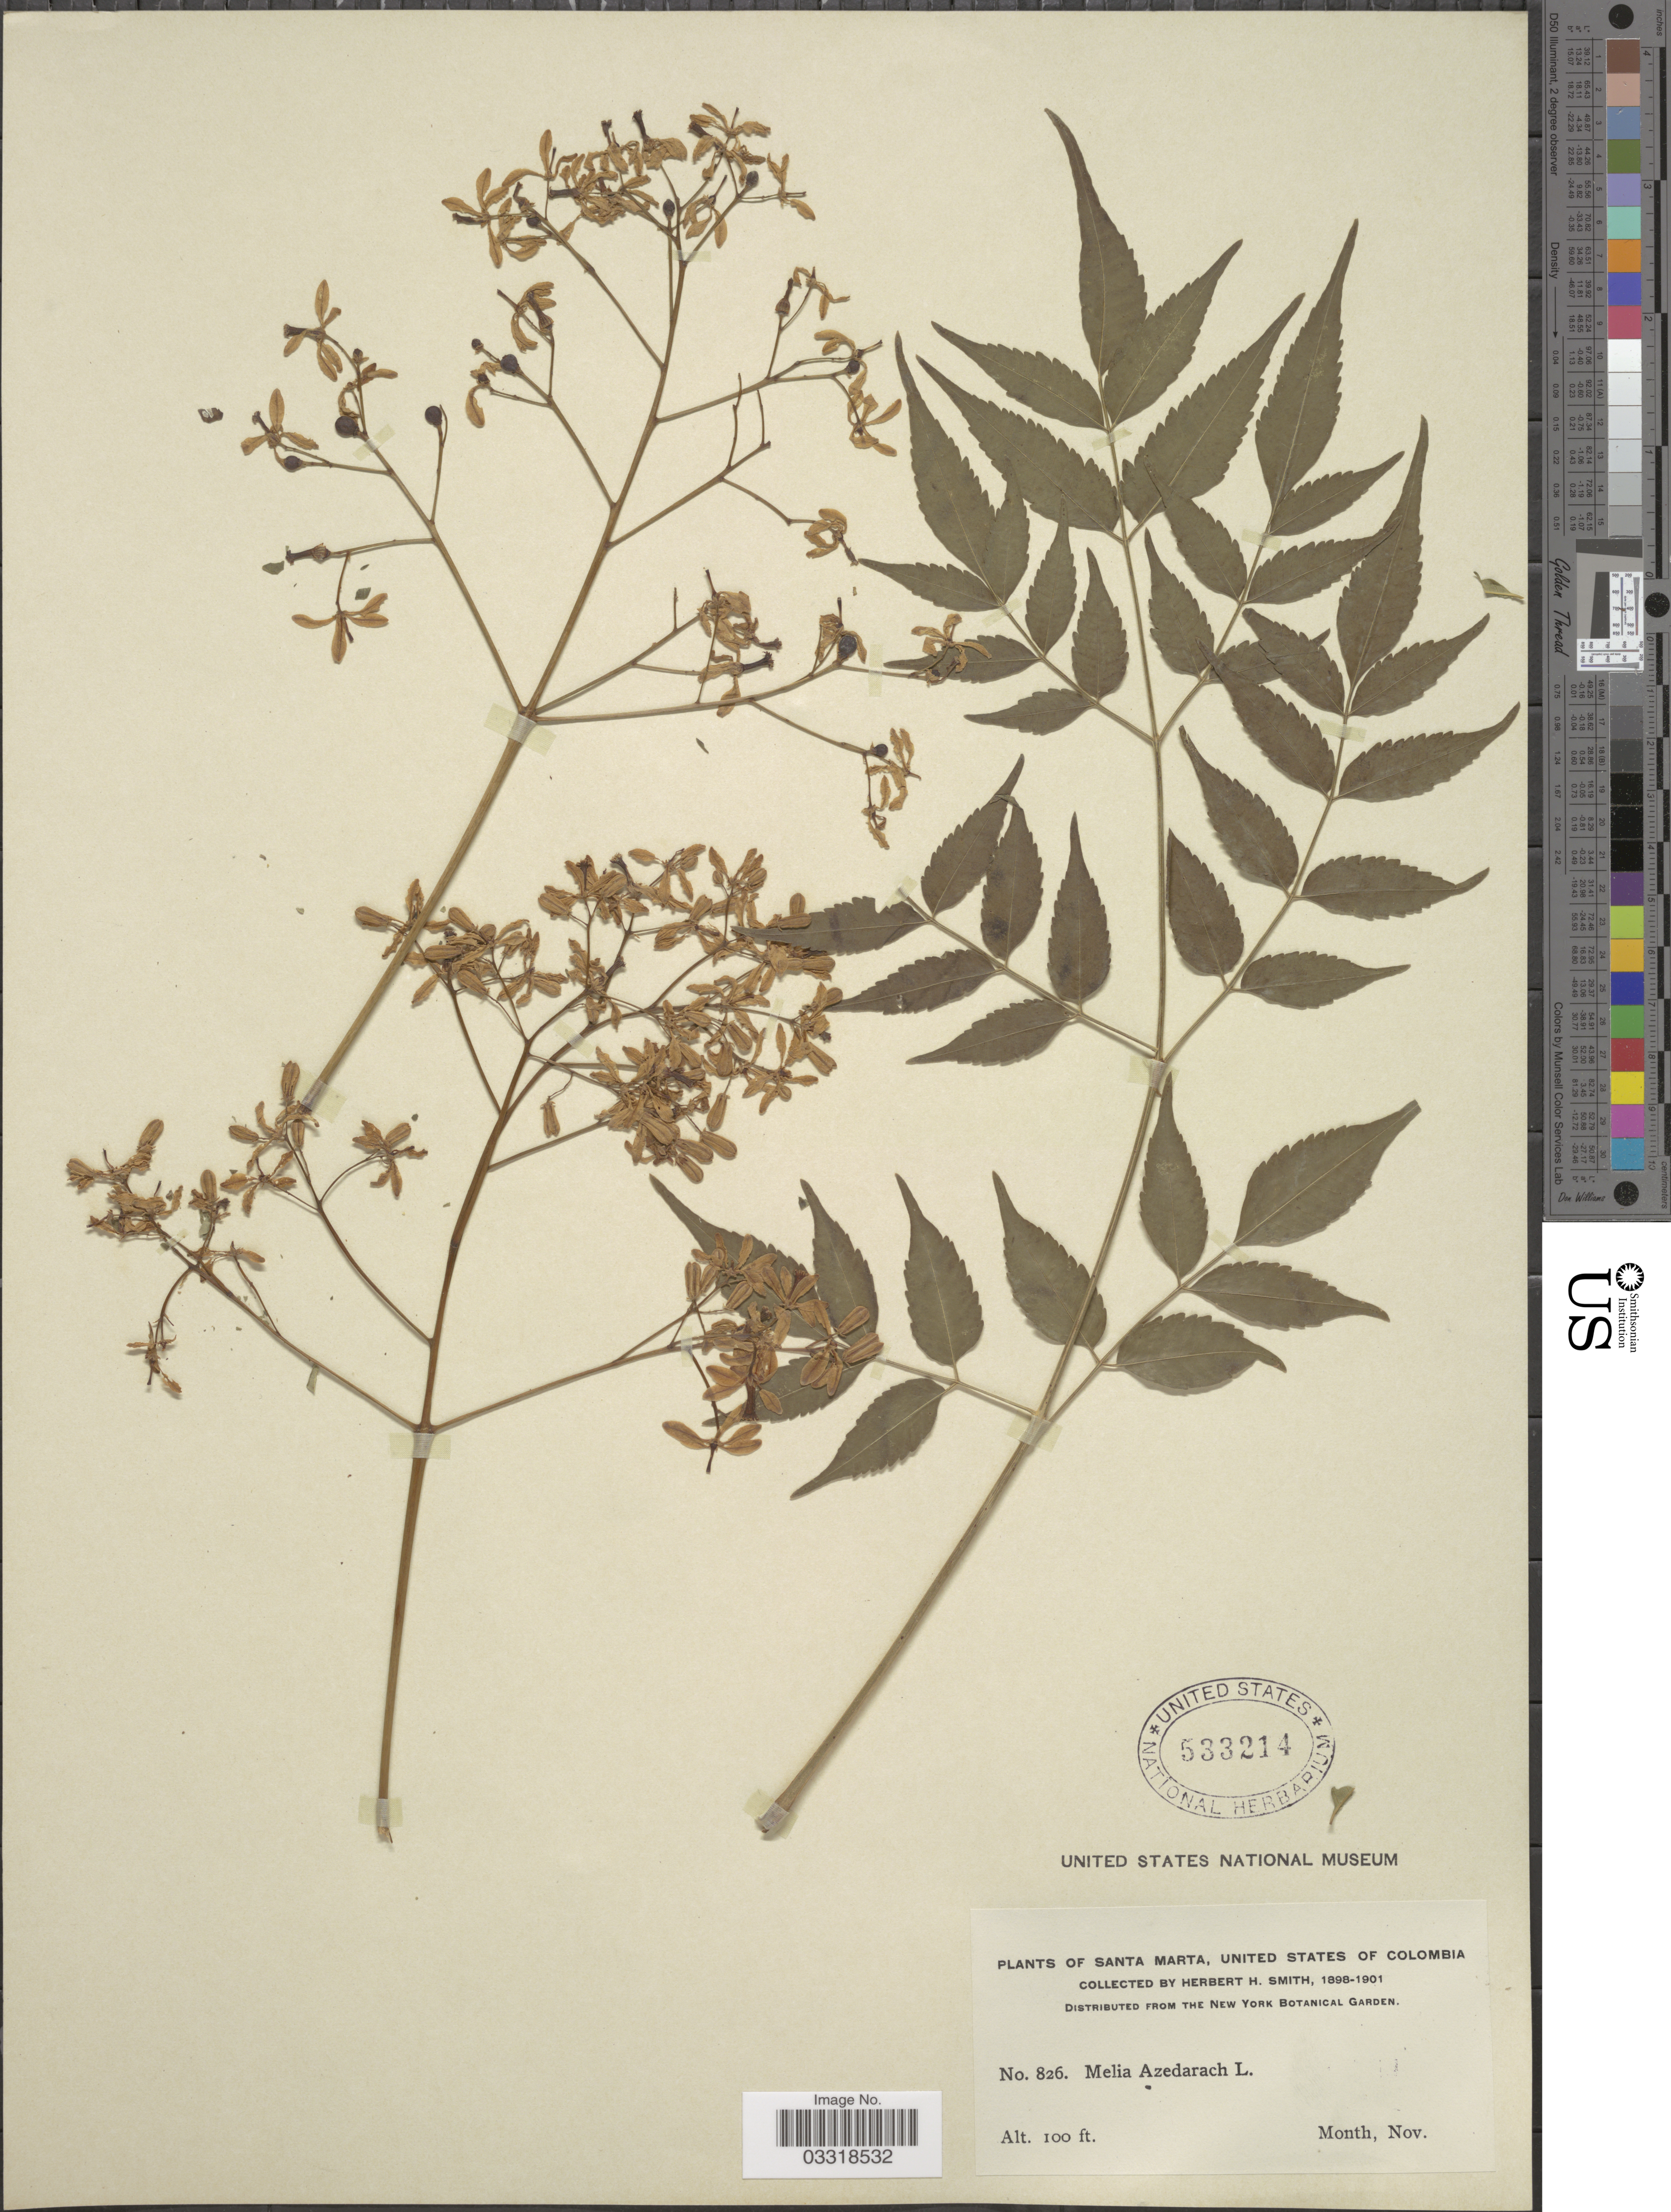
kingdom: Plantae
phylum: Tracheophyta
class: Magnoliopsida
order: Sapindales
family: Meliaceae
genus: Melia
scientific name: Melia azedarach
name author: L.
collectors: Herbert H. Smith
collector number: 826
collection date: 1898-11/1901-11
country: Colombia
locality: Santa Marta, United States of Colombia.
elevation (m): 30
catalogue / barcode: US 533214